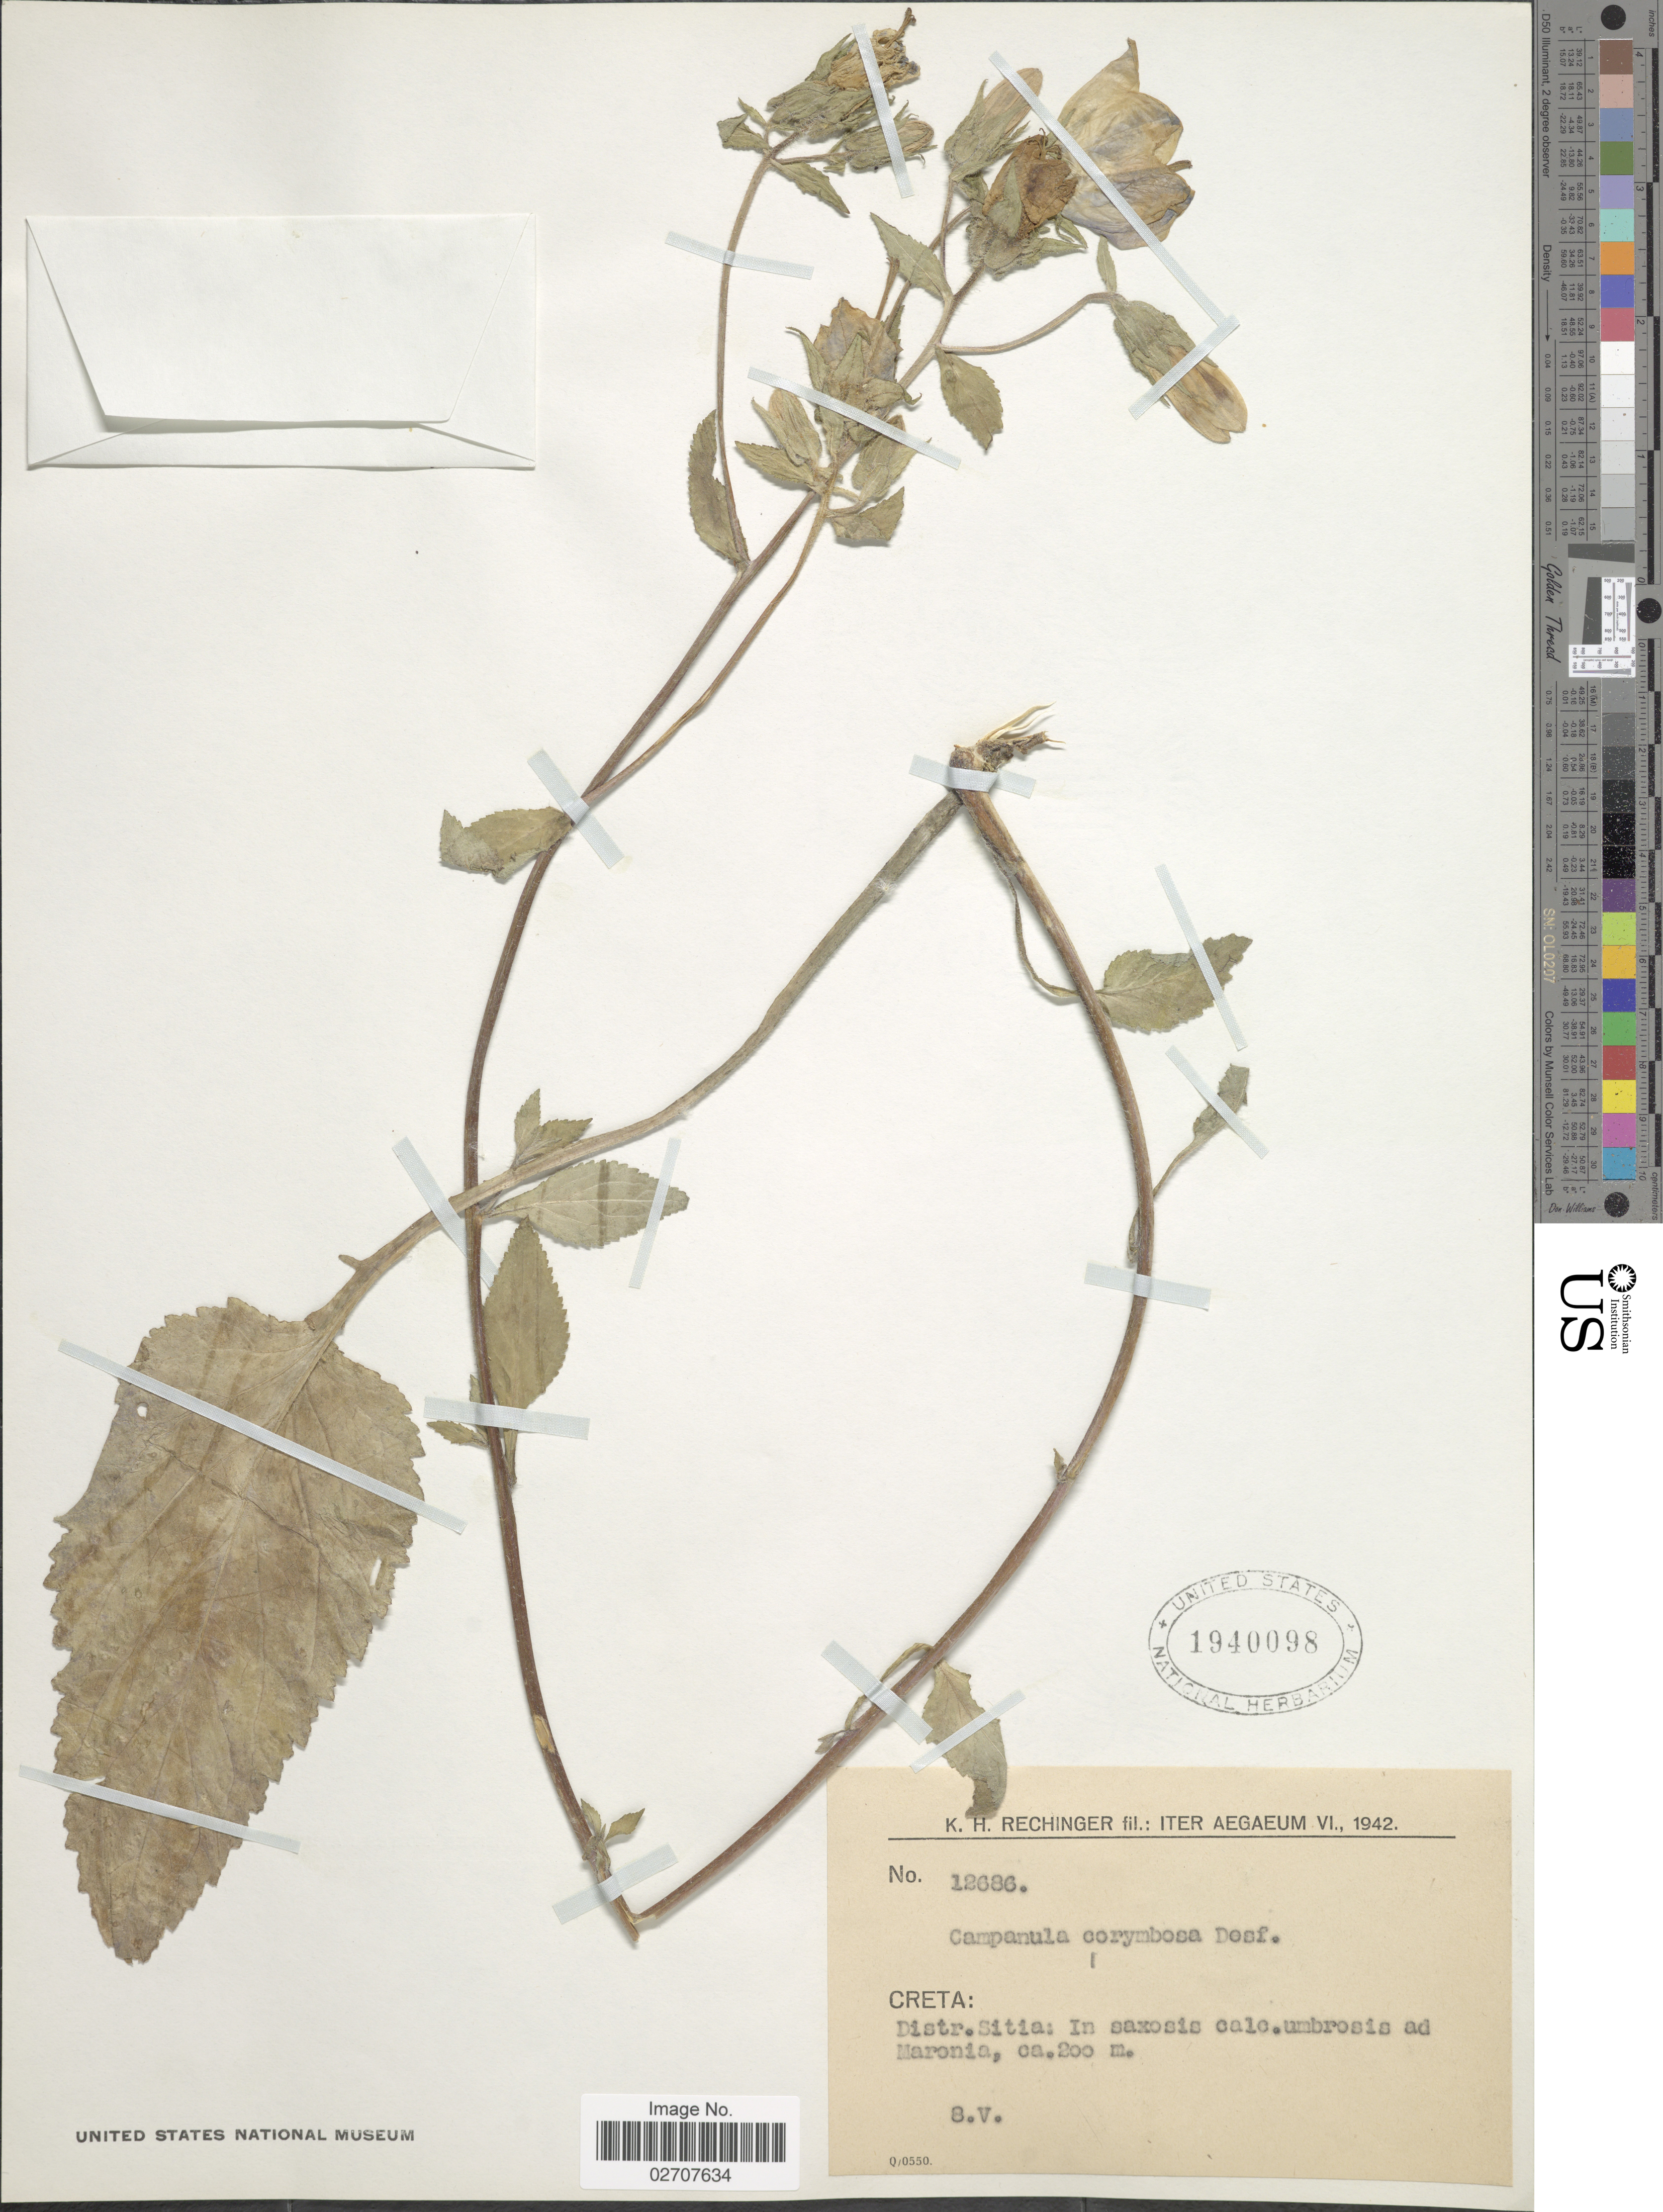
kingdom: Plantae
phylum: Tracheophyta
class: Magnoliopsida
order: Asterales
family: Campanulaceae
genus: Campanula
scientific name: Campanula corymbosa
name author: Desf.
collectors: K. H. Rechinger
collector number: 12686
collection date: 1942-05-08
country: Greece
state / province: Crete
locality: Aegaeum. Creta: Distr. Sitia: in saxosis calc. umbrosis ad Maronia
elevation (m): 200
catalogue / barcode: US 1940098